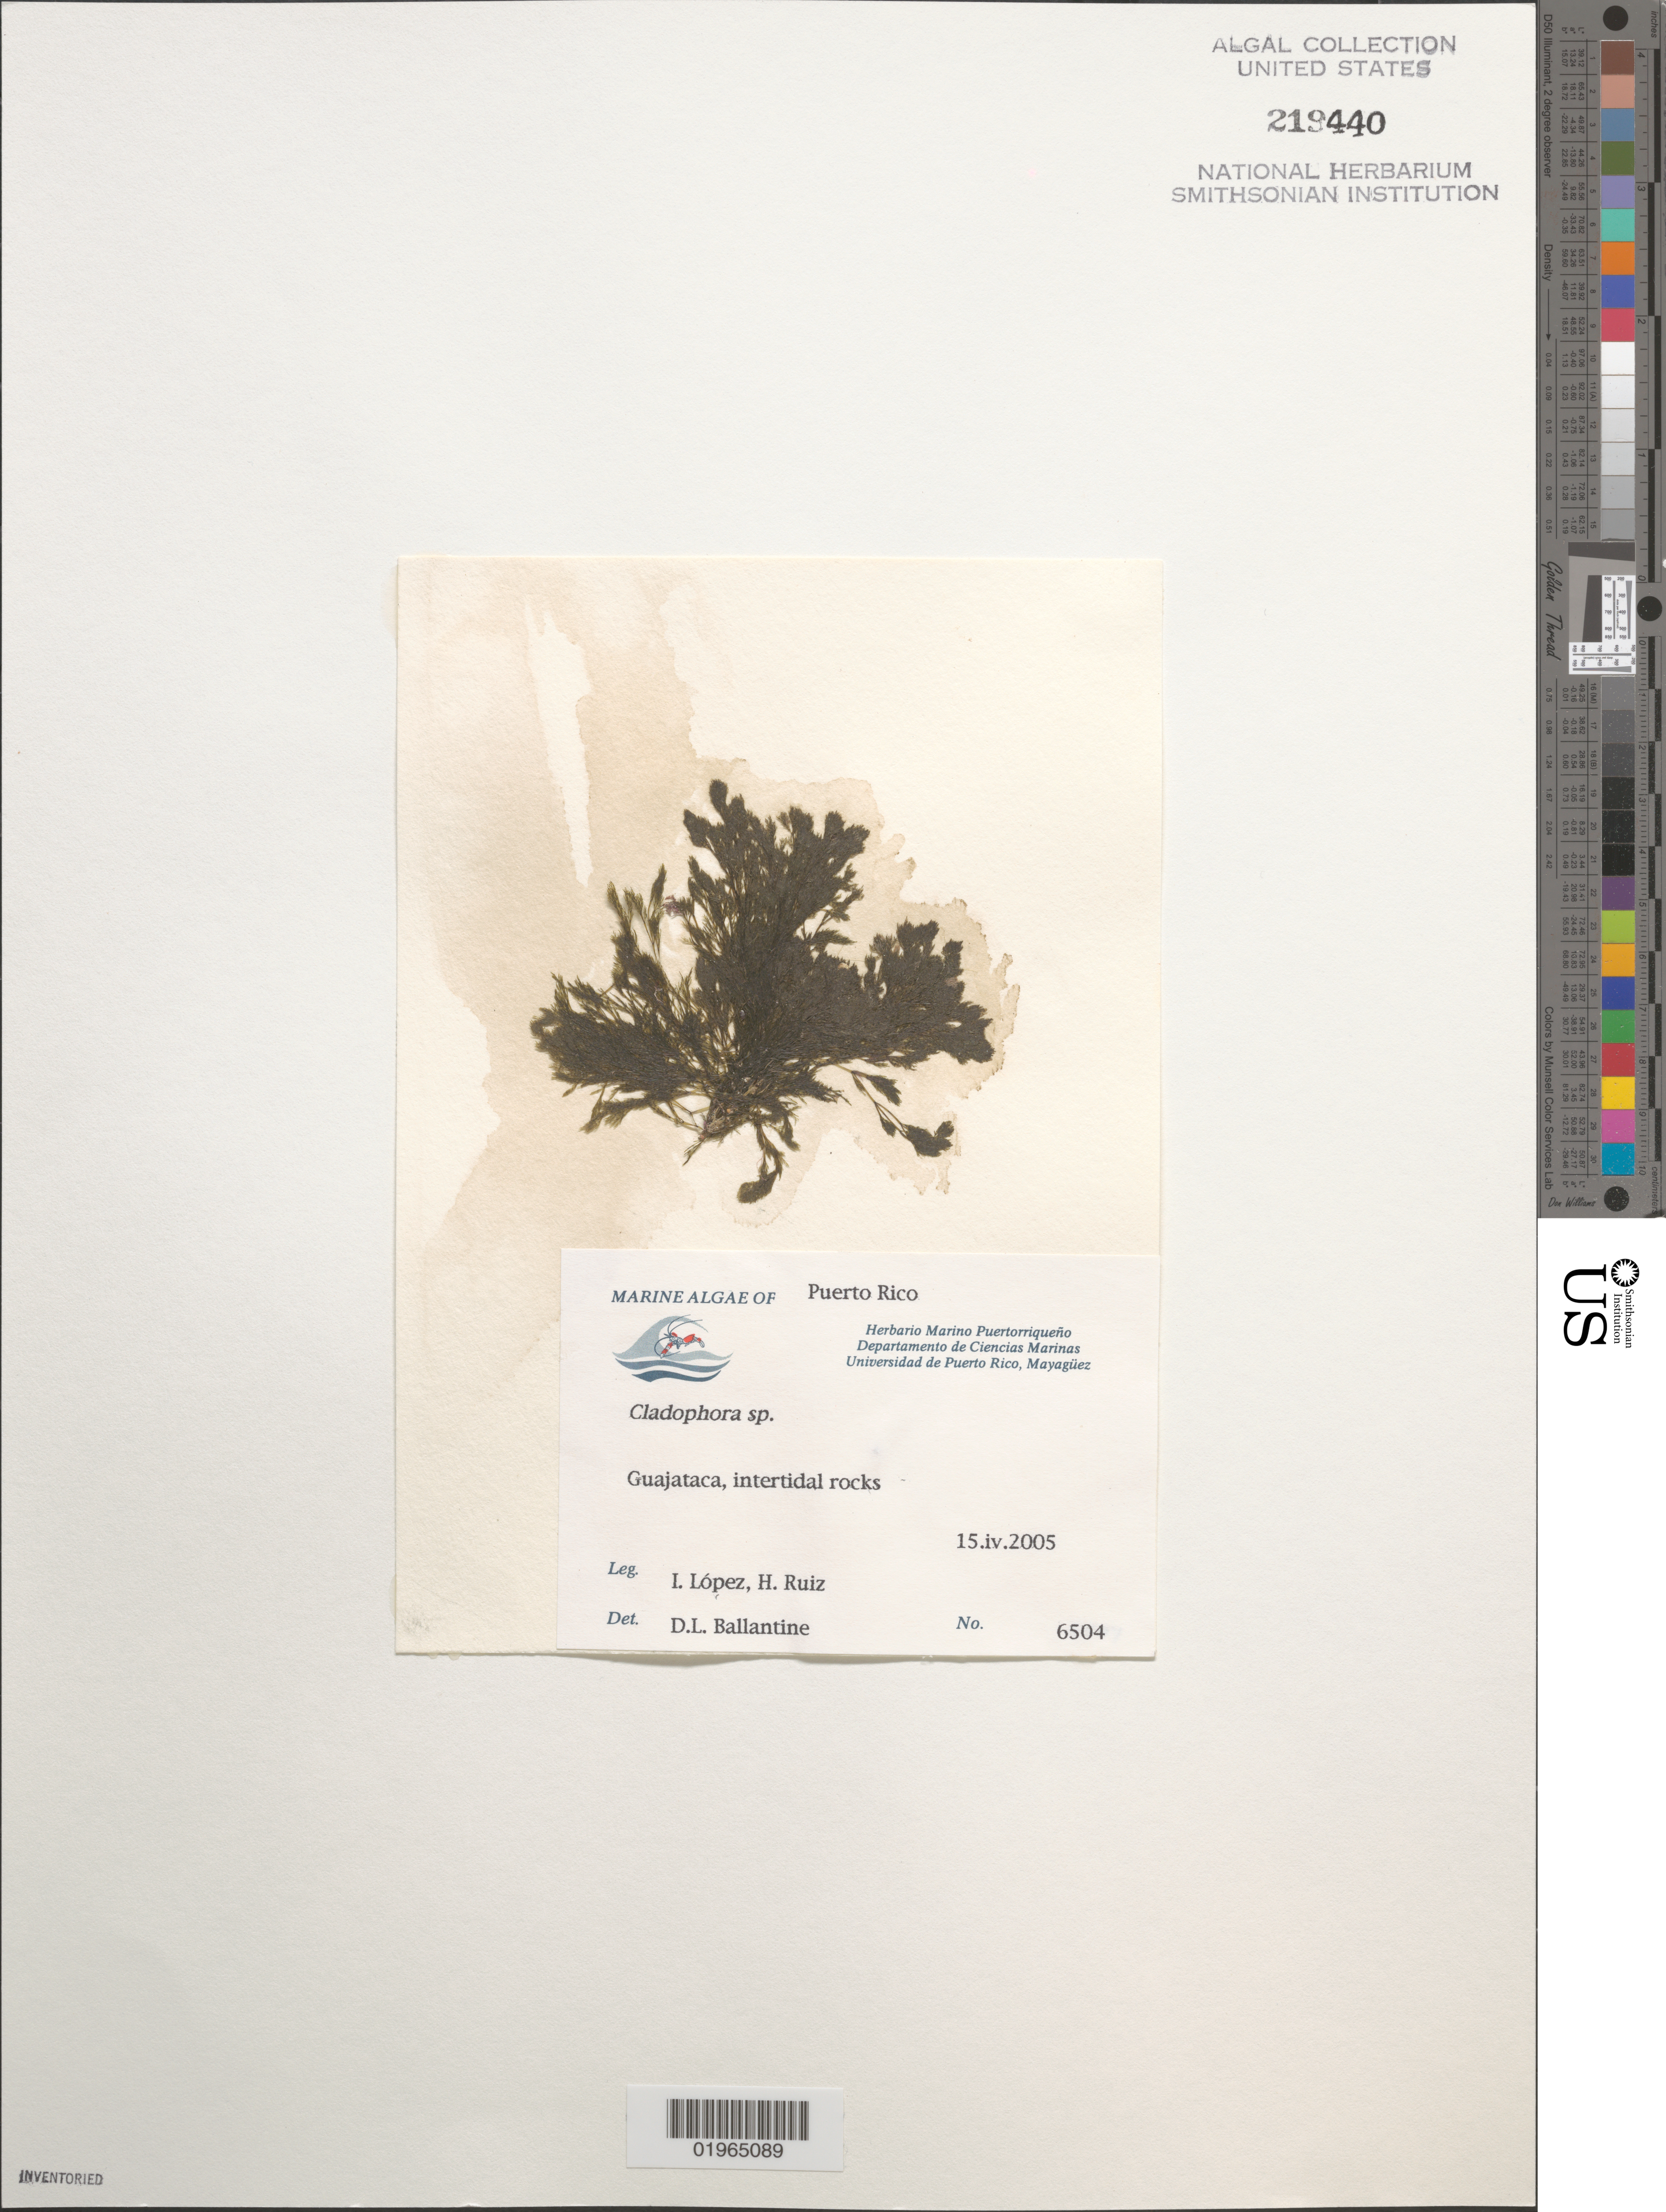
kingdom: Plantae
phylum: Chlorophyta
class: Ulvophyceae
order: Cladophorales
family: Cladophoraceae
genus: Cladophora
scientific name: Cladophora sp.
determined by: Ballantine, D. L.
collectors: I. Lopez & H. Ruiz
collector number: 6504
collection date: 2005-04-15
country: Puerto Rico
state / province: Guajataca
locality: Intertidal rocks.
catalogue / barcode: US 219440